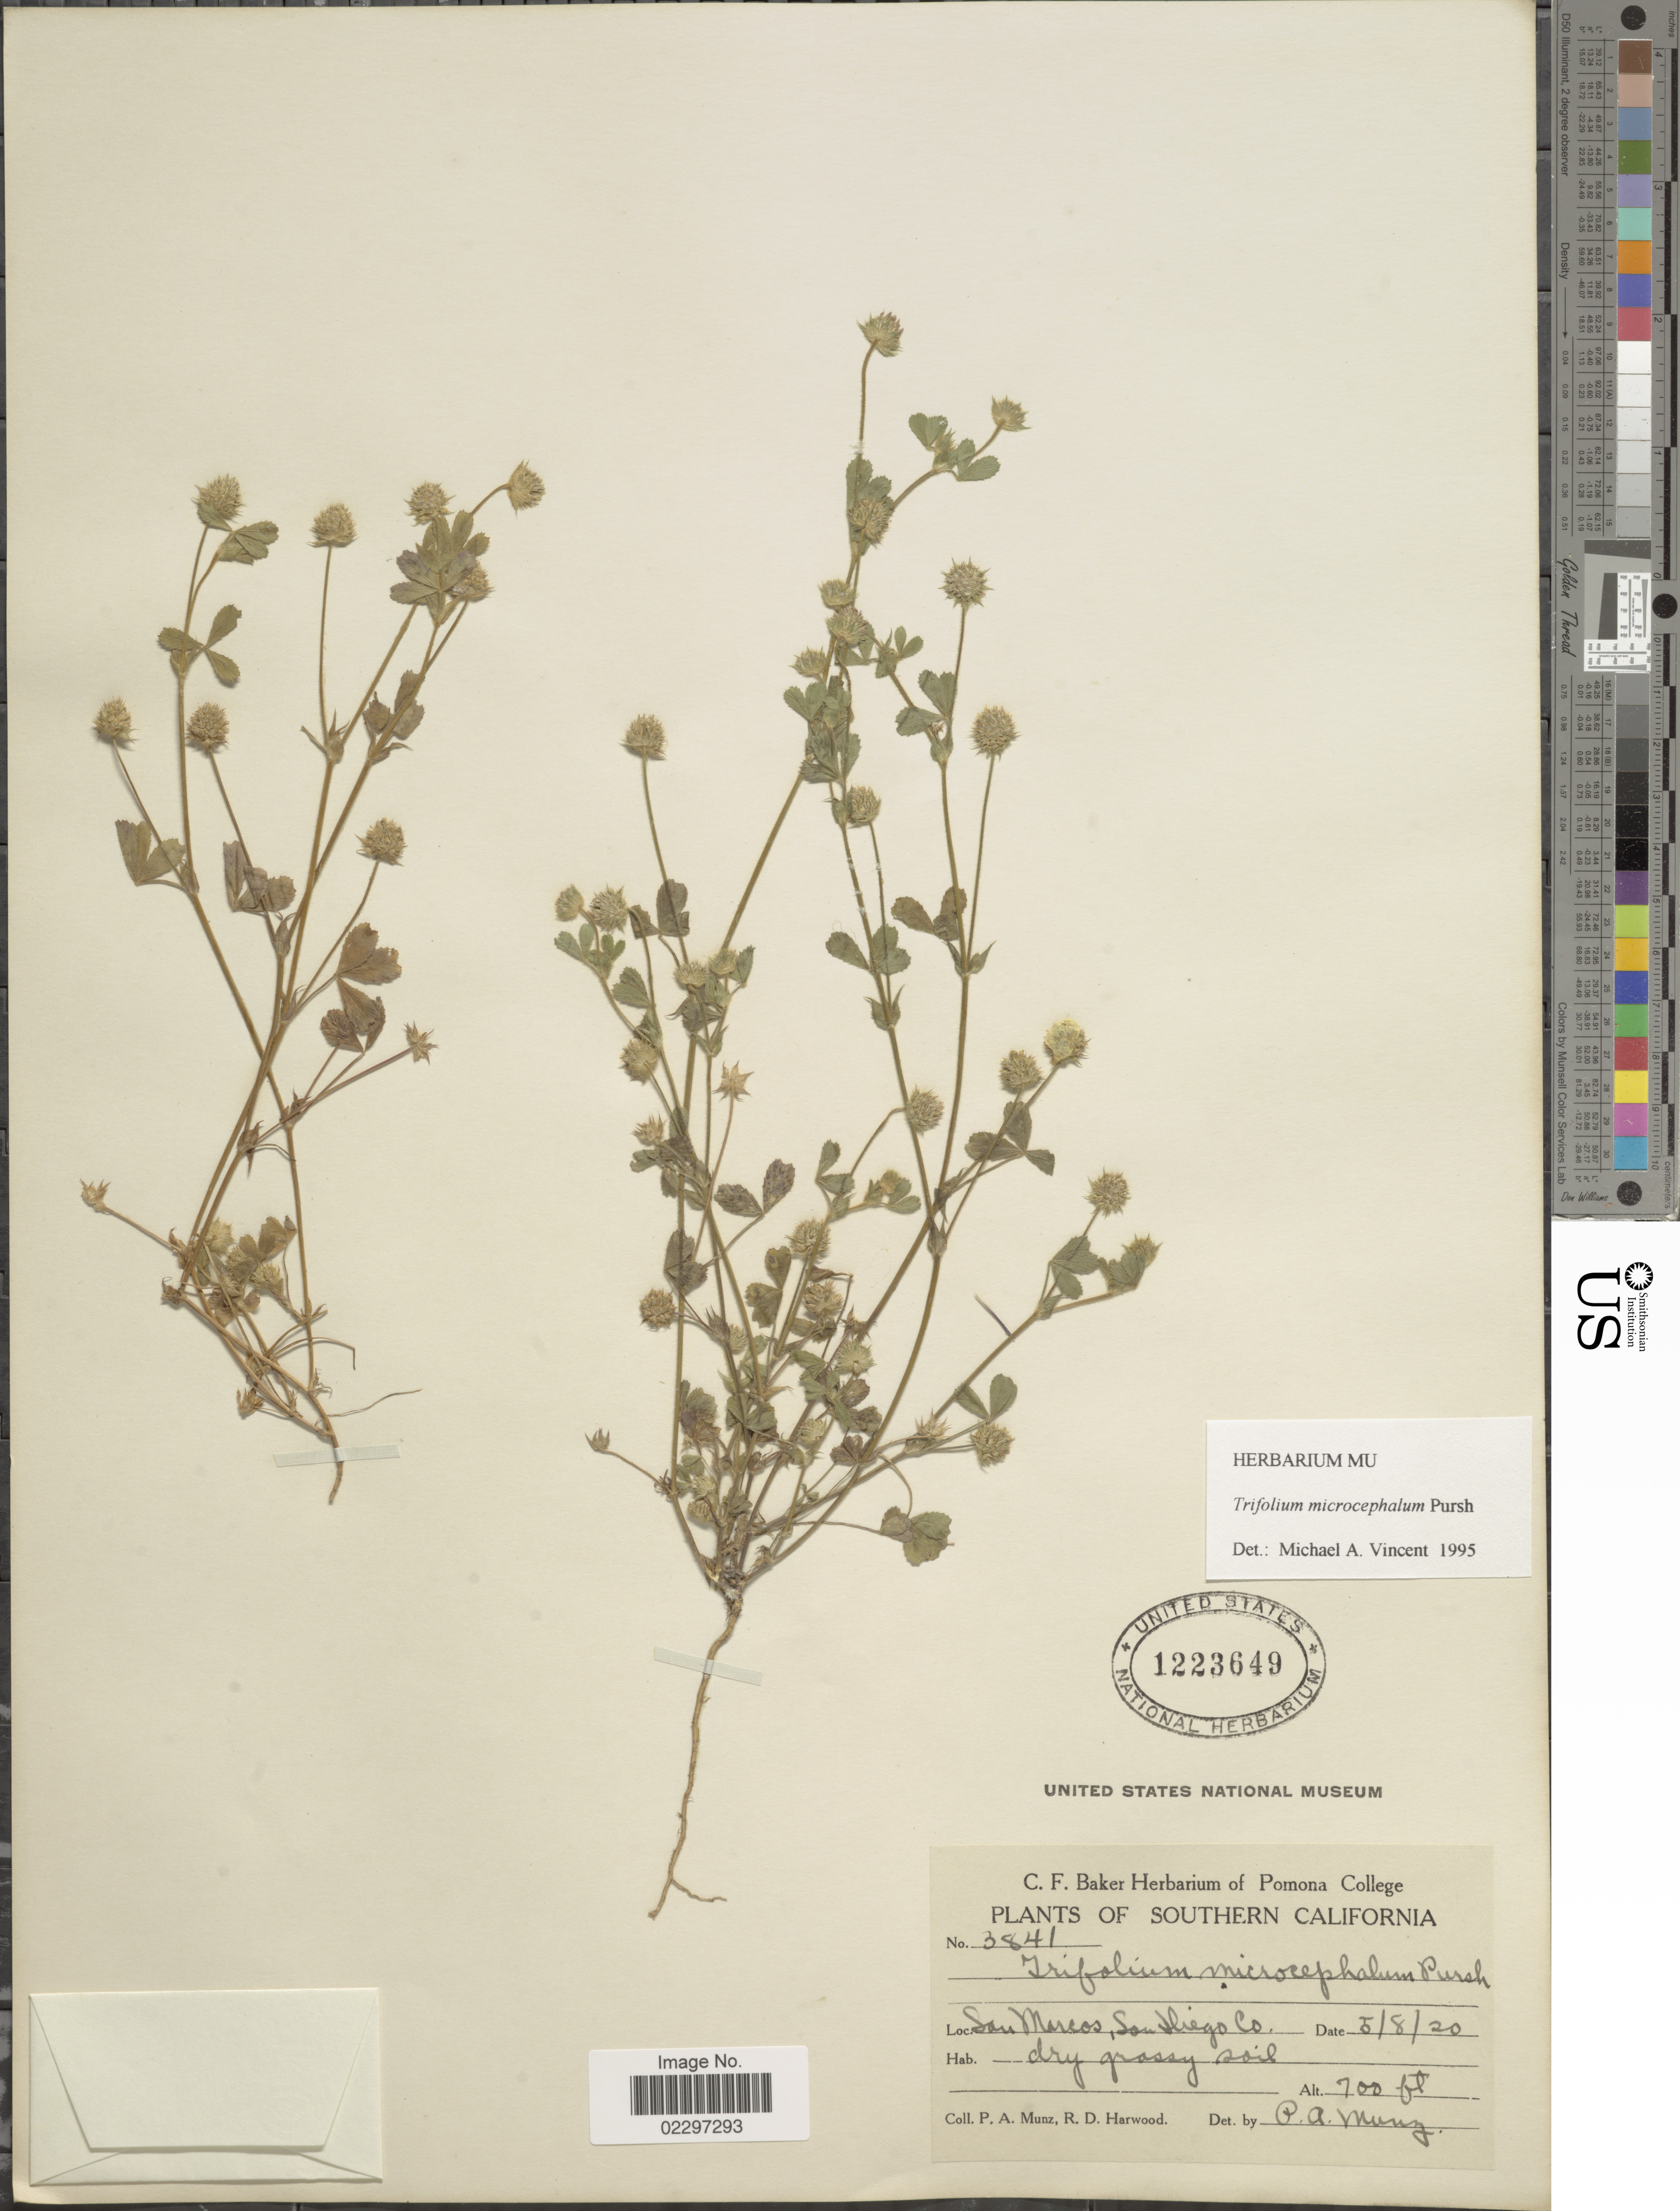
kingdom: Plantae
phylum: Tracheophyta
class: Magnoliopsida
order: Fabales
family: Fabaceae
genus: Trifolium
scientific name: Trifolium microcephalum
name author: Pursh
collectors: P. A. Munz & R. Harwood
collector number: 3841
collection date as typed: Transcribed d/m/y: 8/5/20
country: United States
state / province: California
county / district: San Diego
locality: Southern California. San Marcos, San Diego Co.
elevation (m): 213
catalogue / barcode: US 1223649